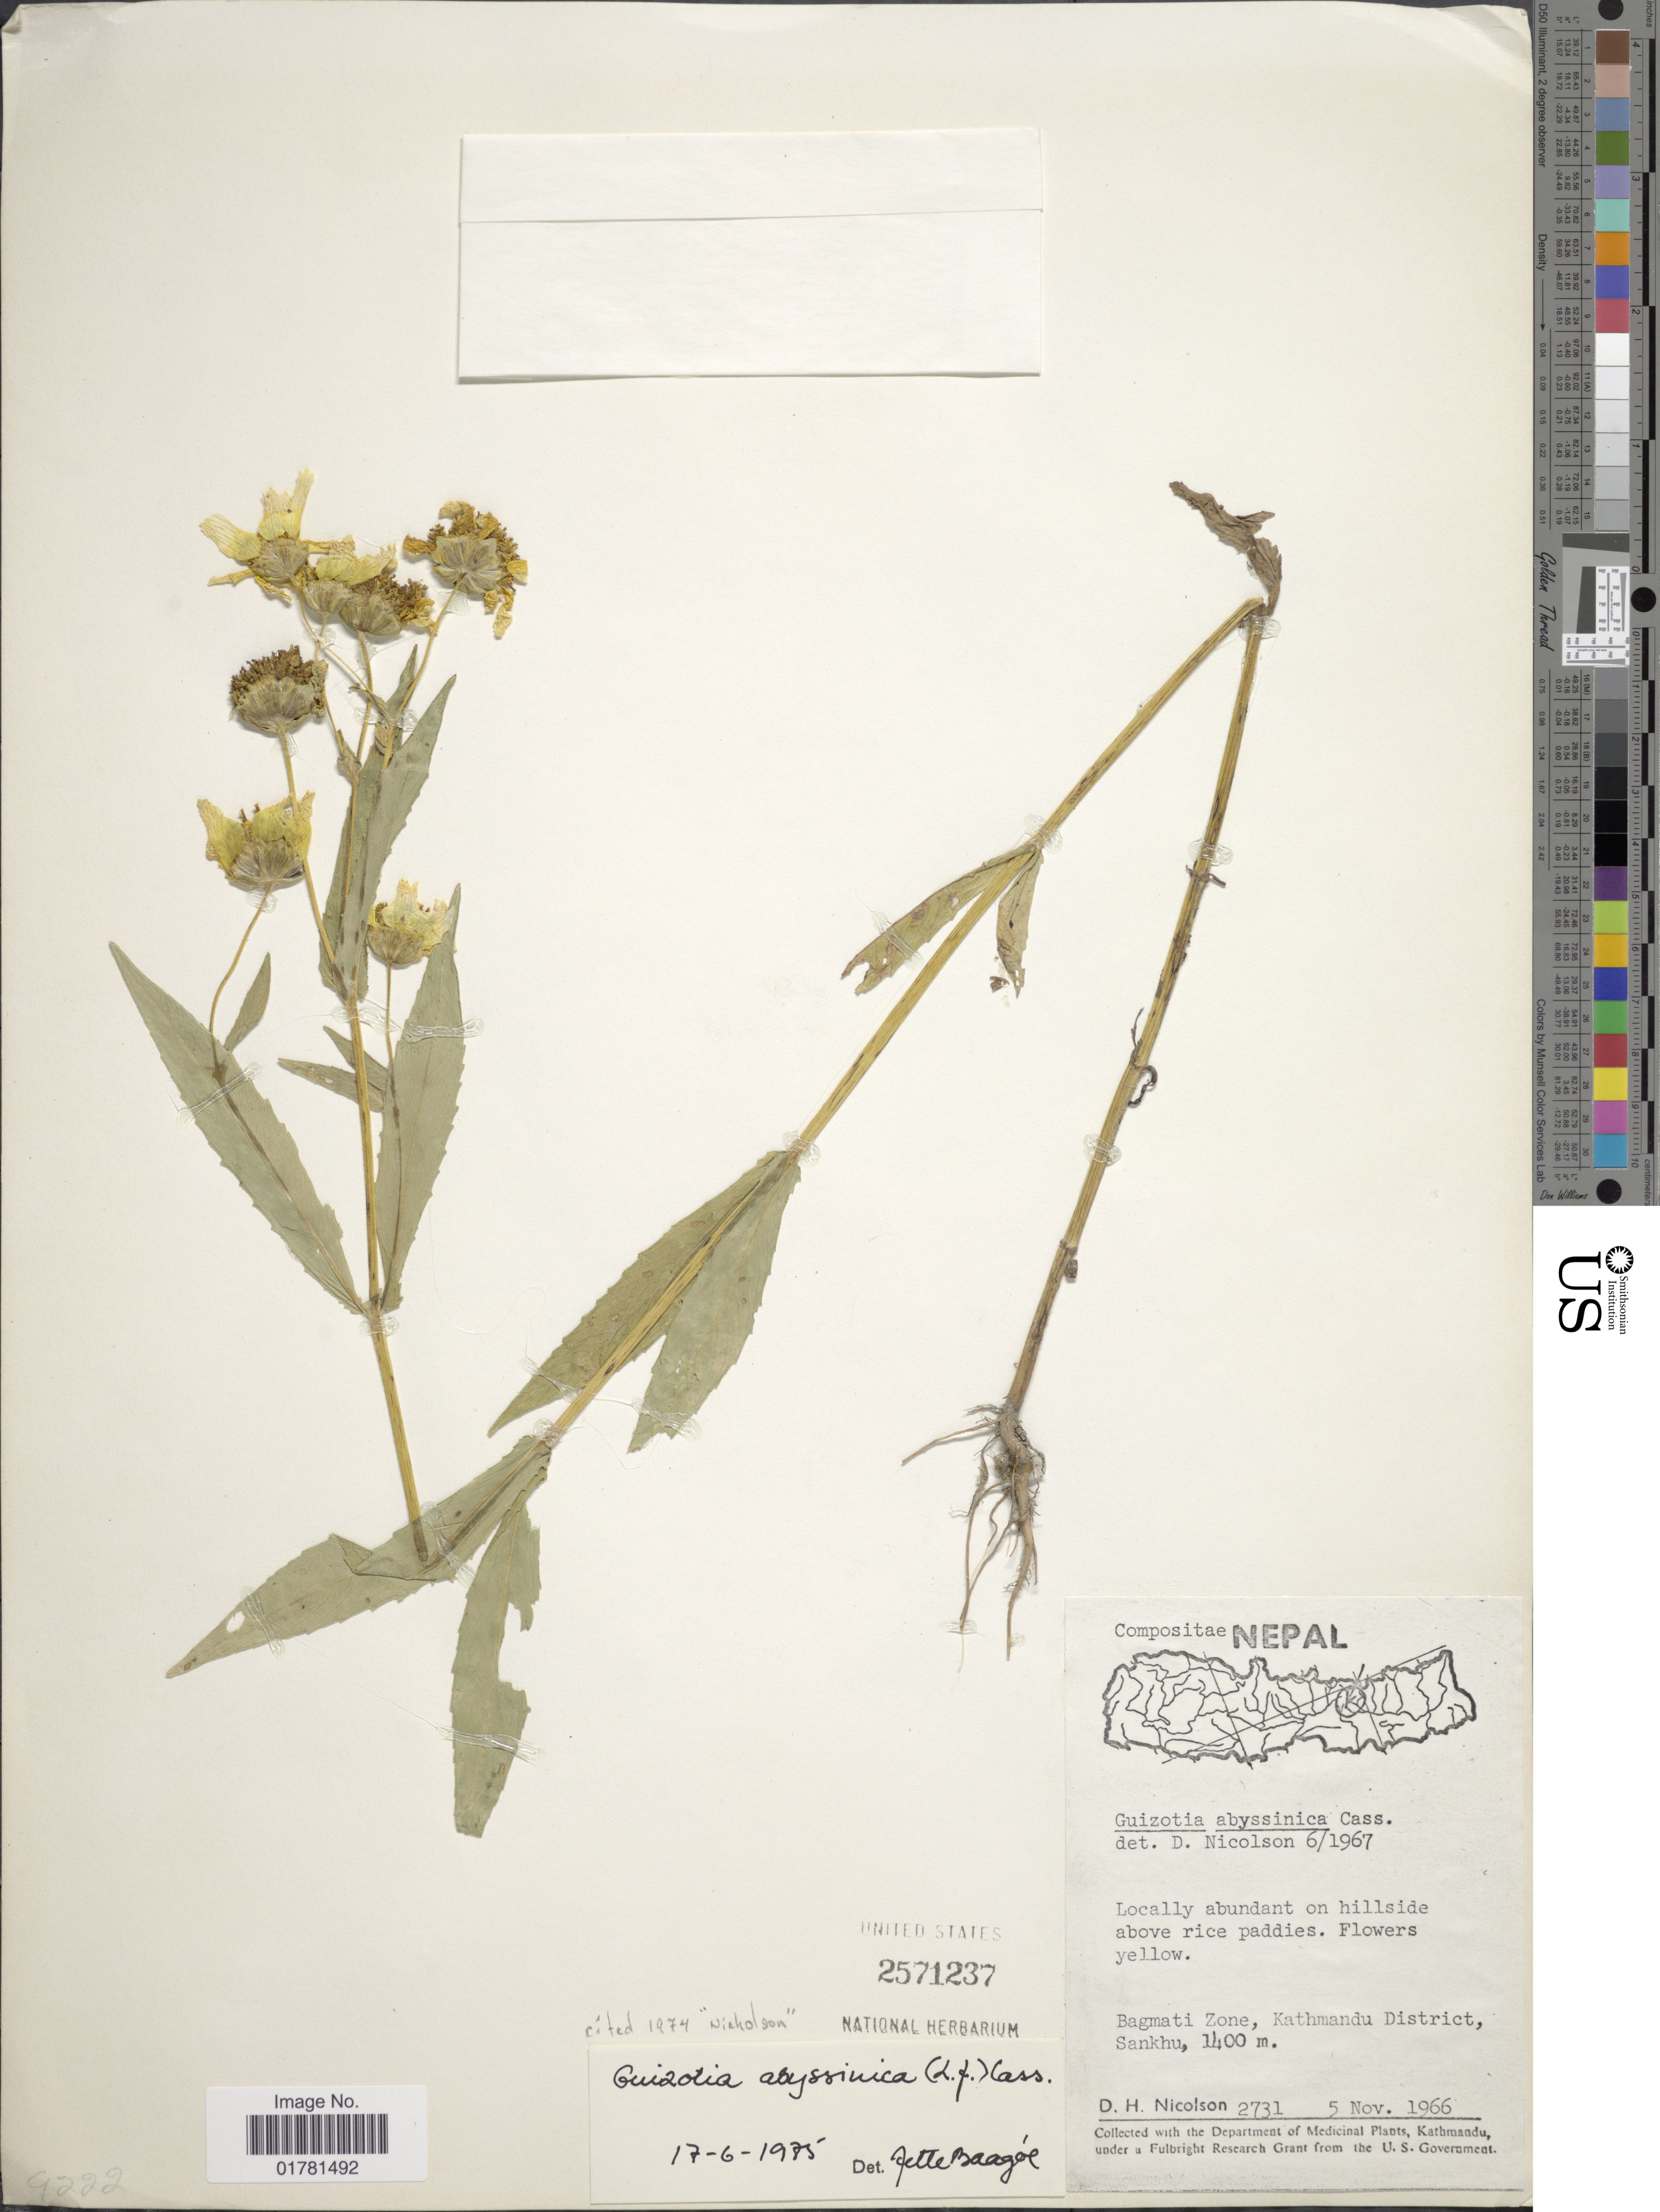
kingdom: Plantae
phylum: Tracheophyta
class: Magnoliopsida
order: Asterales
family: Asteraceae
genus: Guizotia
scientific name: Guizotia abyssinica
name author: (L. f.) Cass.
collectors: D. H. Nicolson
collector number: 2731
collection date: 1966-11-05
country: Nepal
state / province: Bagmati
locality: Bagmati Zone, Kathmandu District, Sankhu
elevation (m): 1400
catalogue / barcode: US 2571237